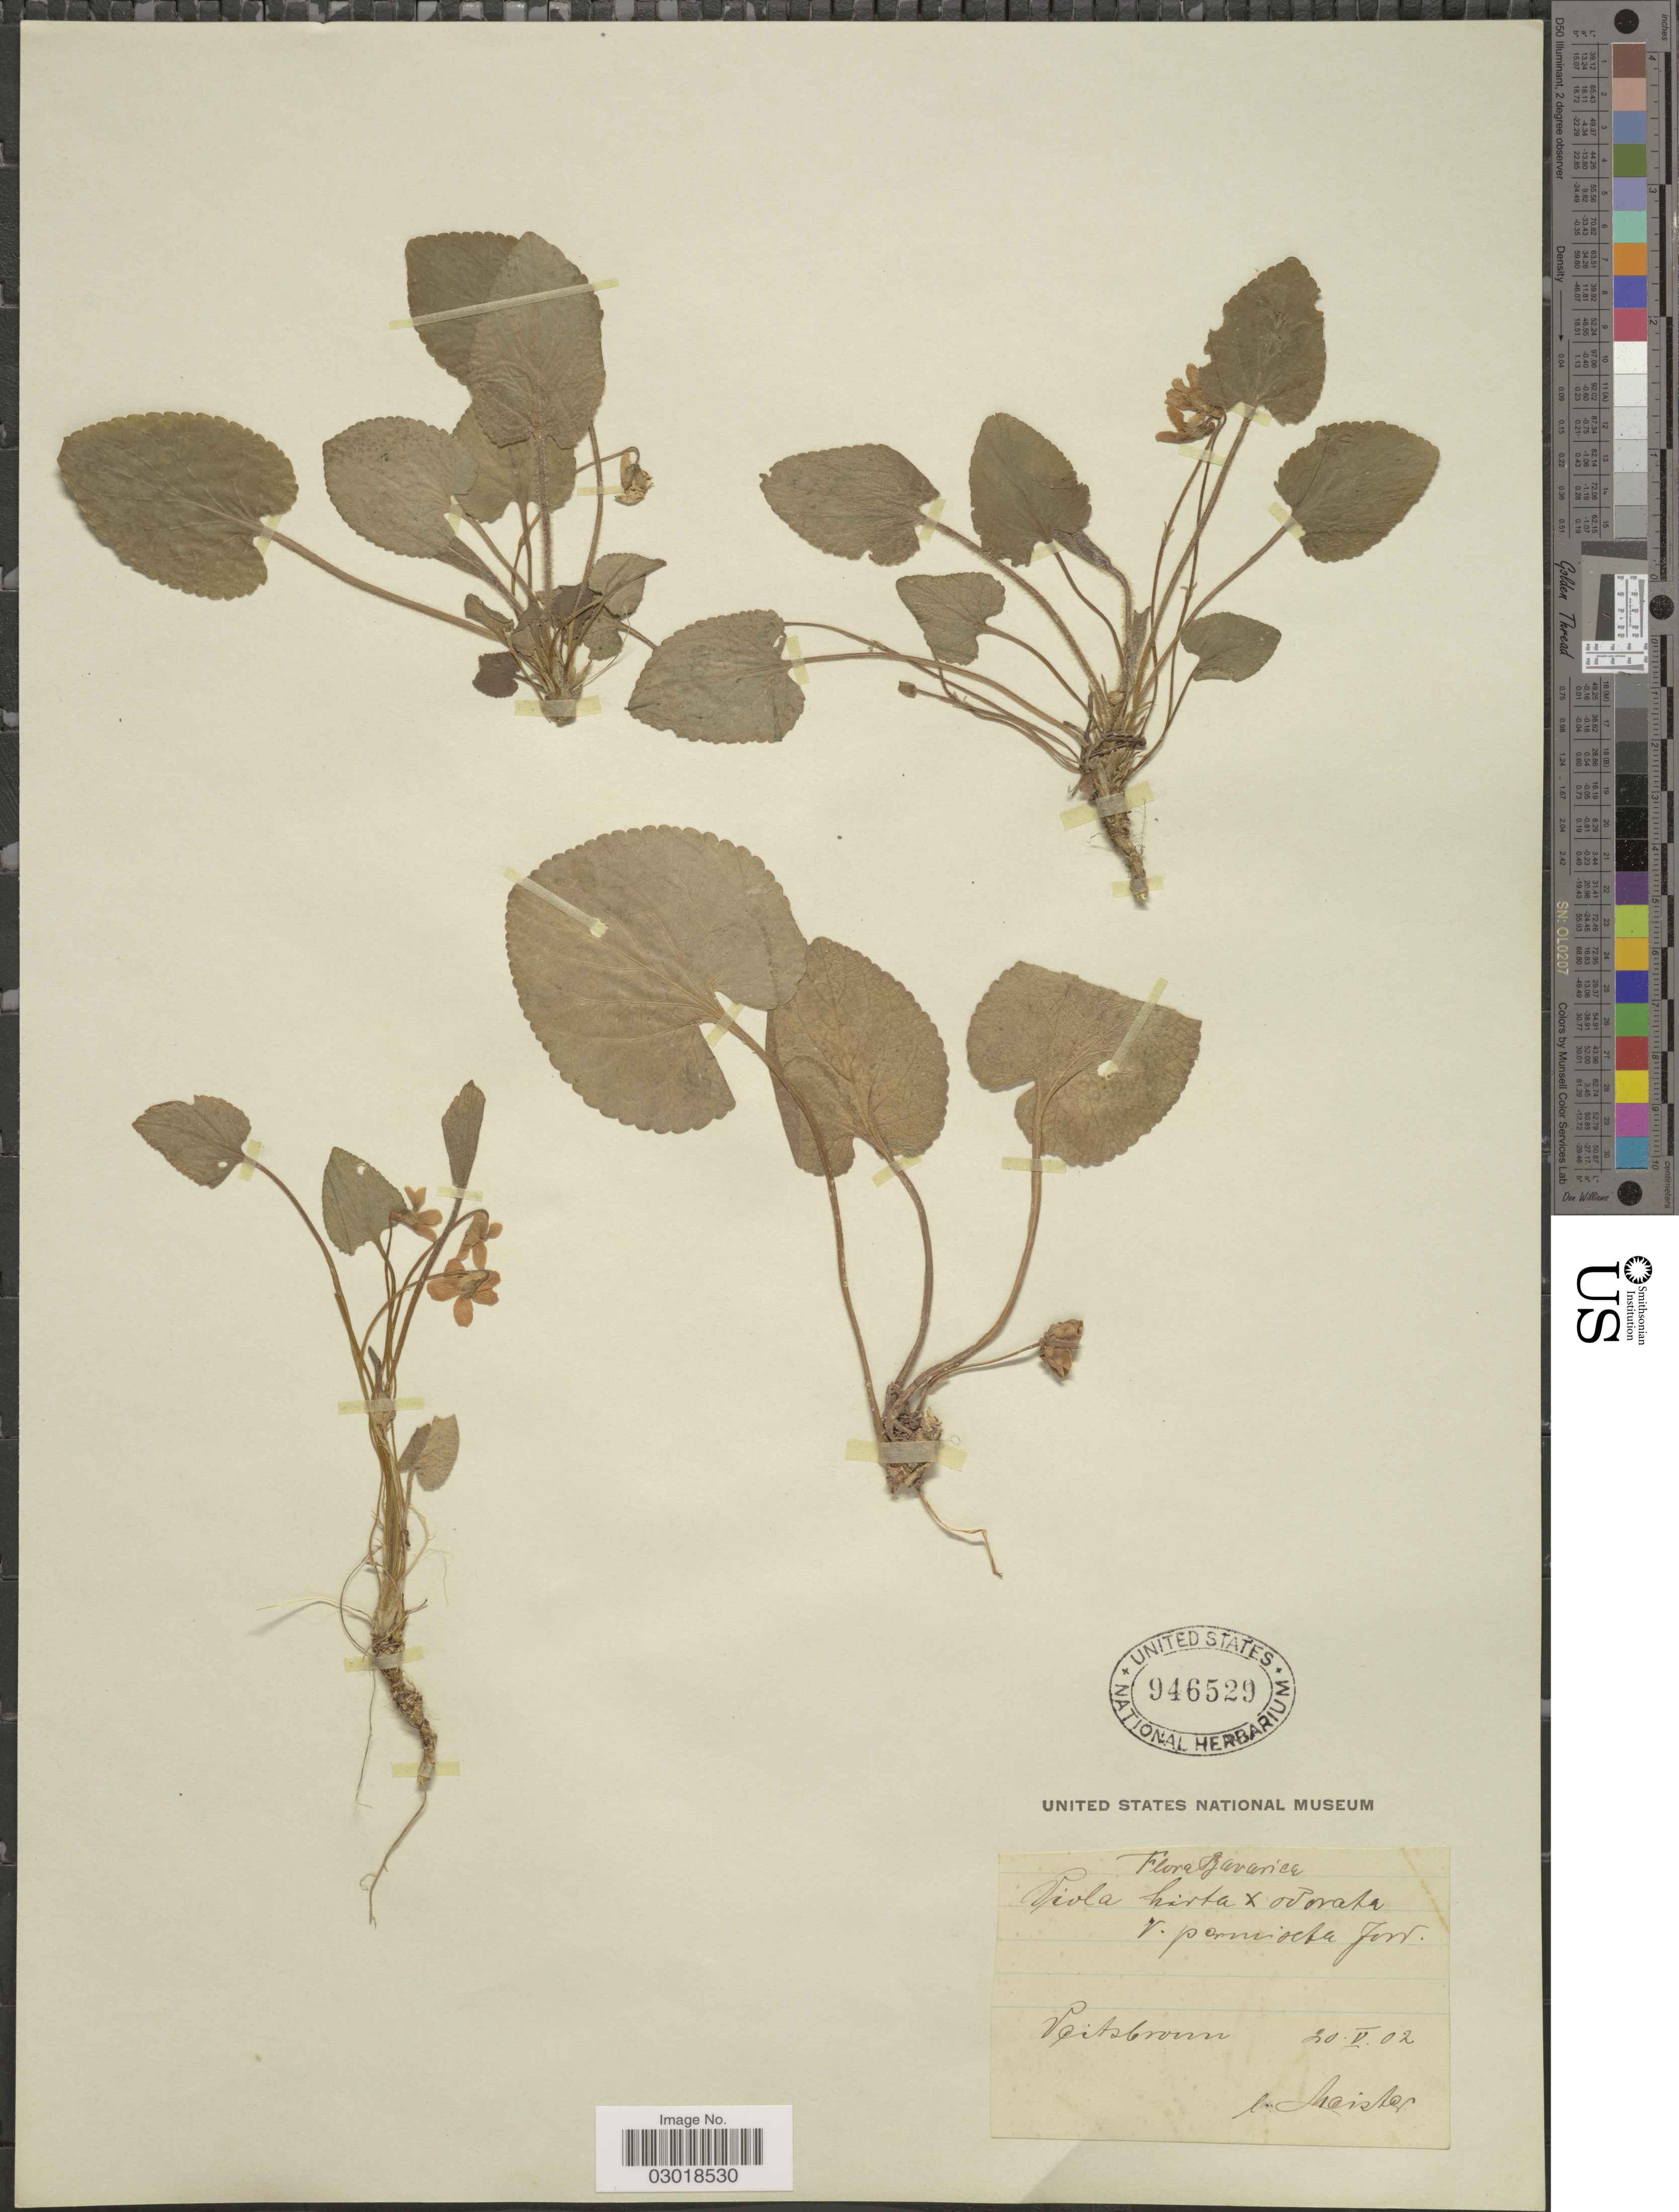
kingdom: Plantae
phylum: Tracheophyta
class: Magnoliopsida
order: Malpighiales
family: Violaceae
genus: Viola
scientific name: Viola hirta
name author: L.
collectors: Meister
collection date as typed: Transcribed d/m/y: 20/5/2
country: Germany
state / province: Bayern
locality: Bavariae. Veitsbronn.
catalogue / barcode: US 946529